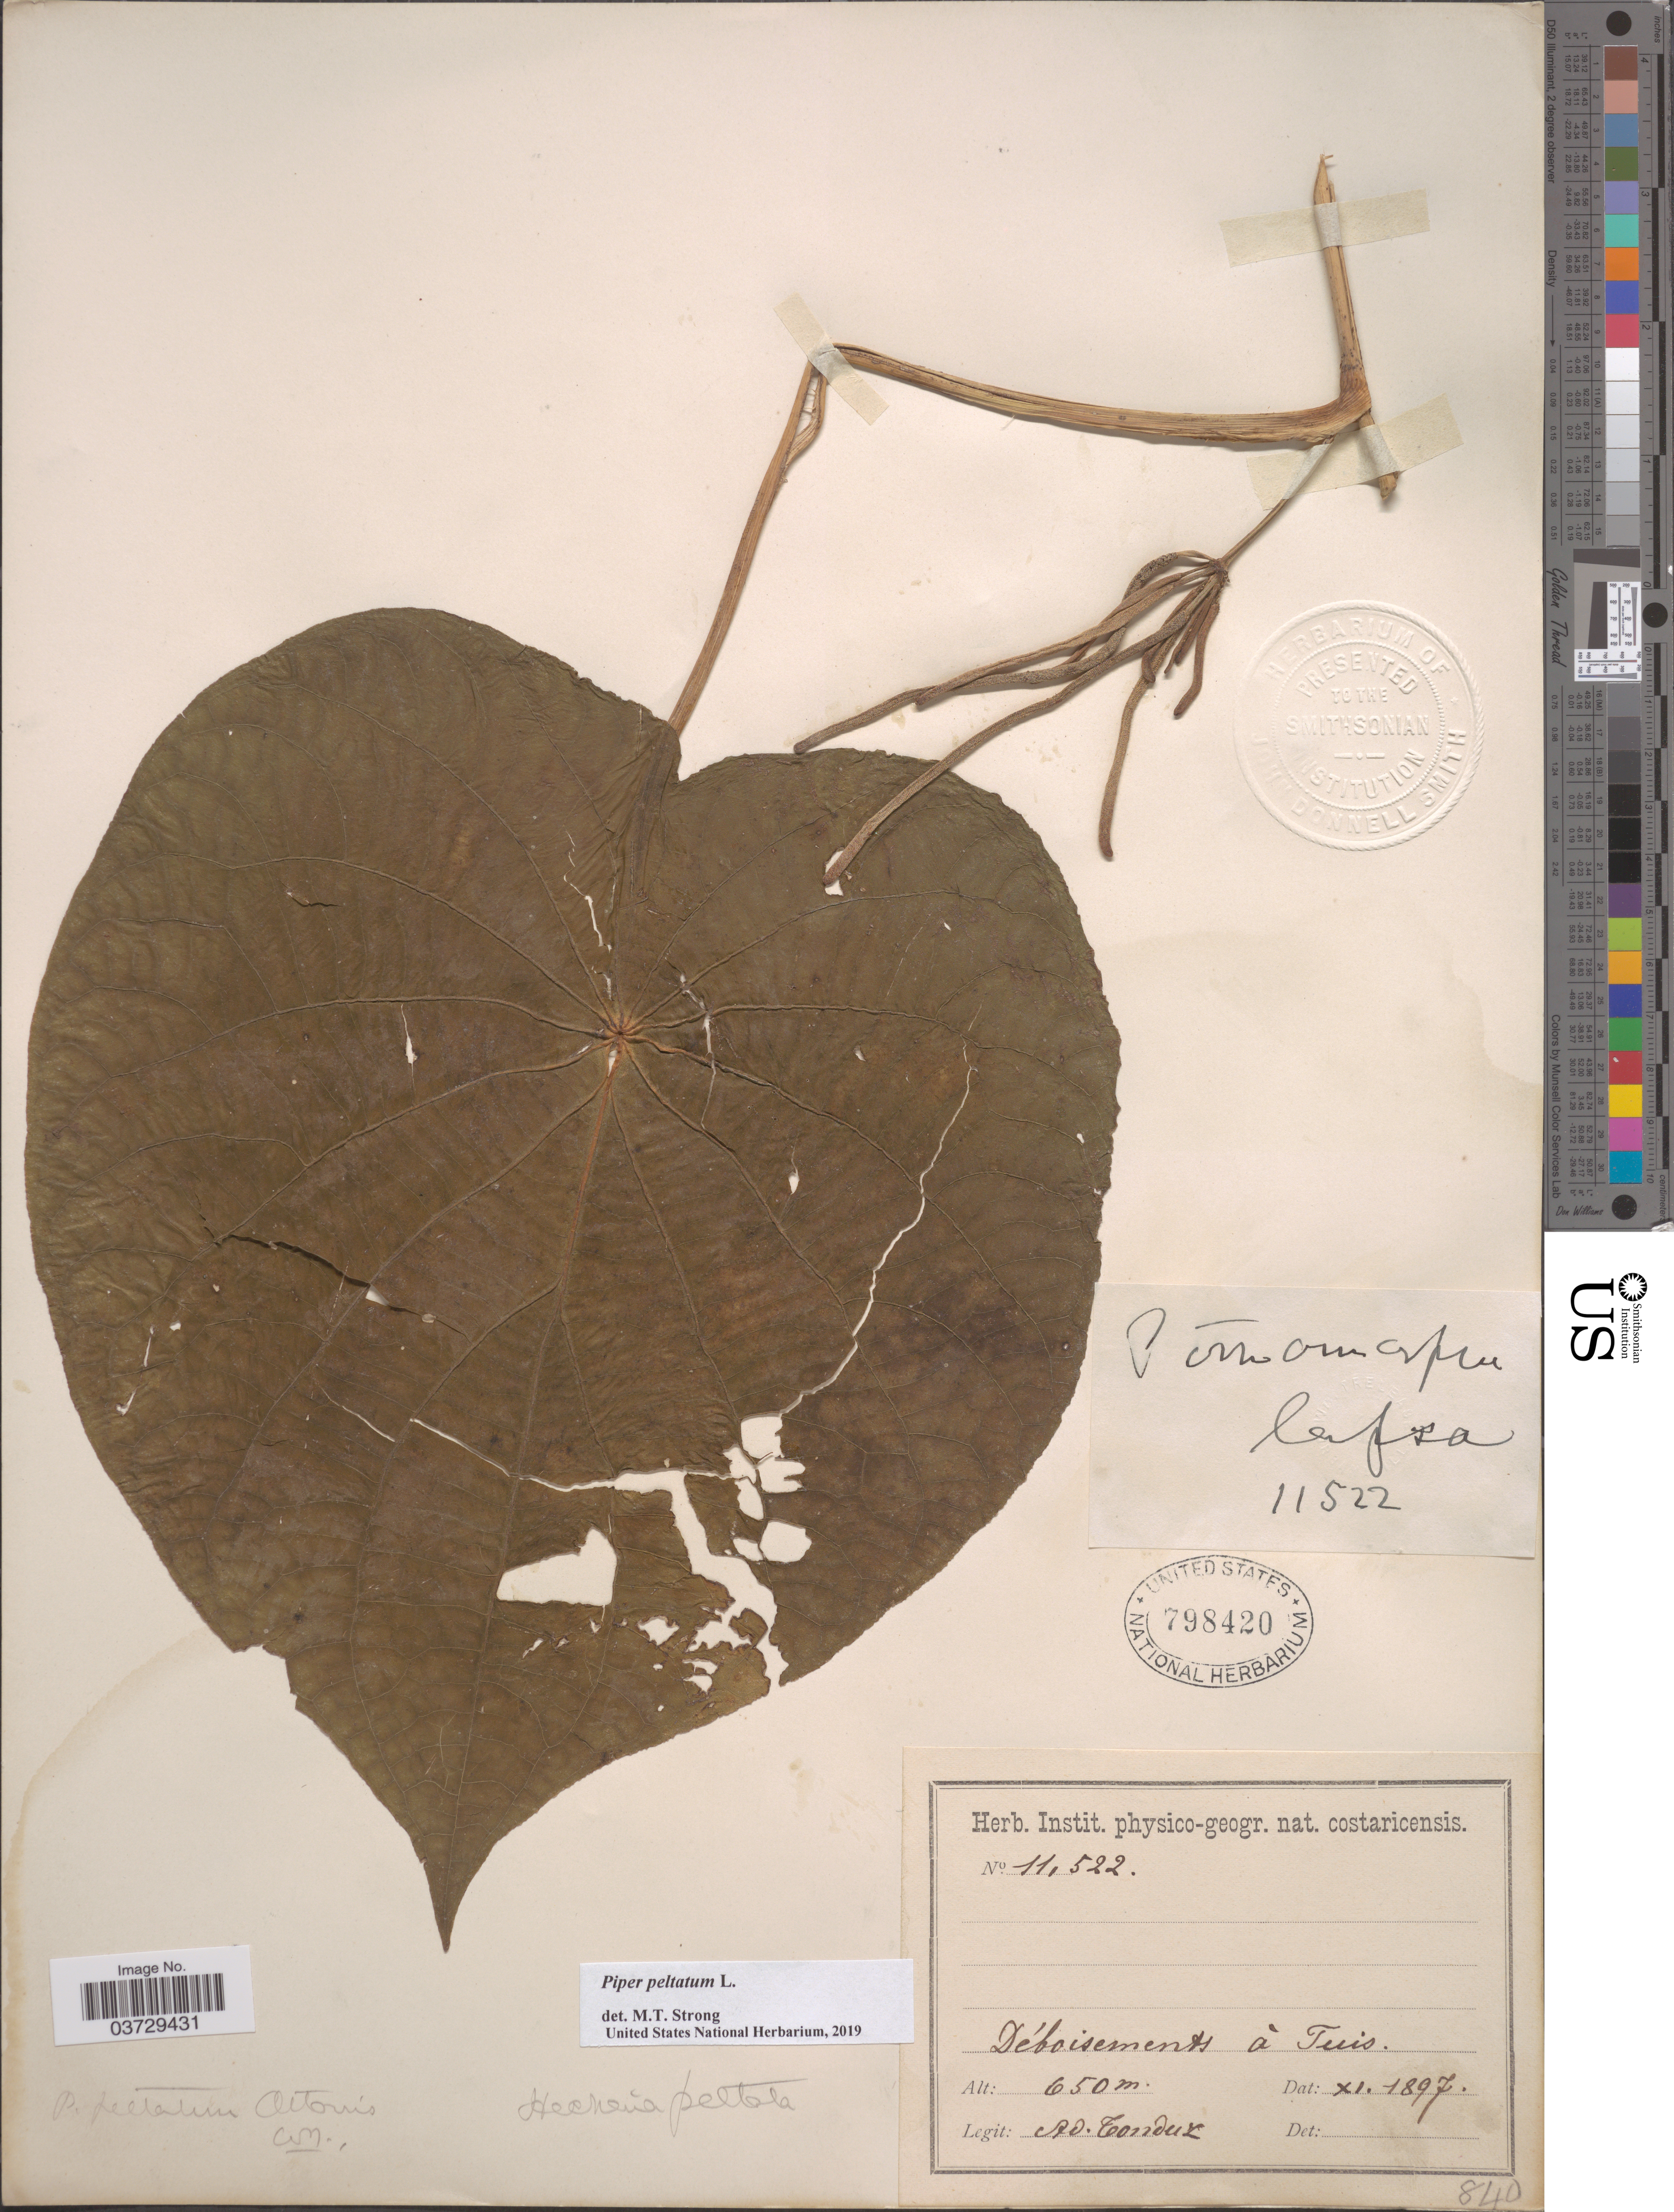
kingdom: Plantae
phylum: Tracheophyta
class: Magnoliopsida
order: Piperales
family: Piperaceae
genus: Piper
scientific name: Piper peltatum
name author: L.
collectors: A. Tonduz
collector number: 11522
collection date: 1897-11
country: Costa Rica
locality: Déboisements à Tuis.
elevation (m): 650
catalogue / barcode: US 798420